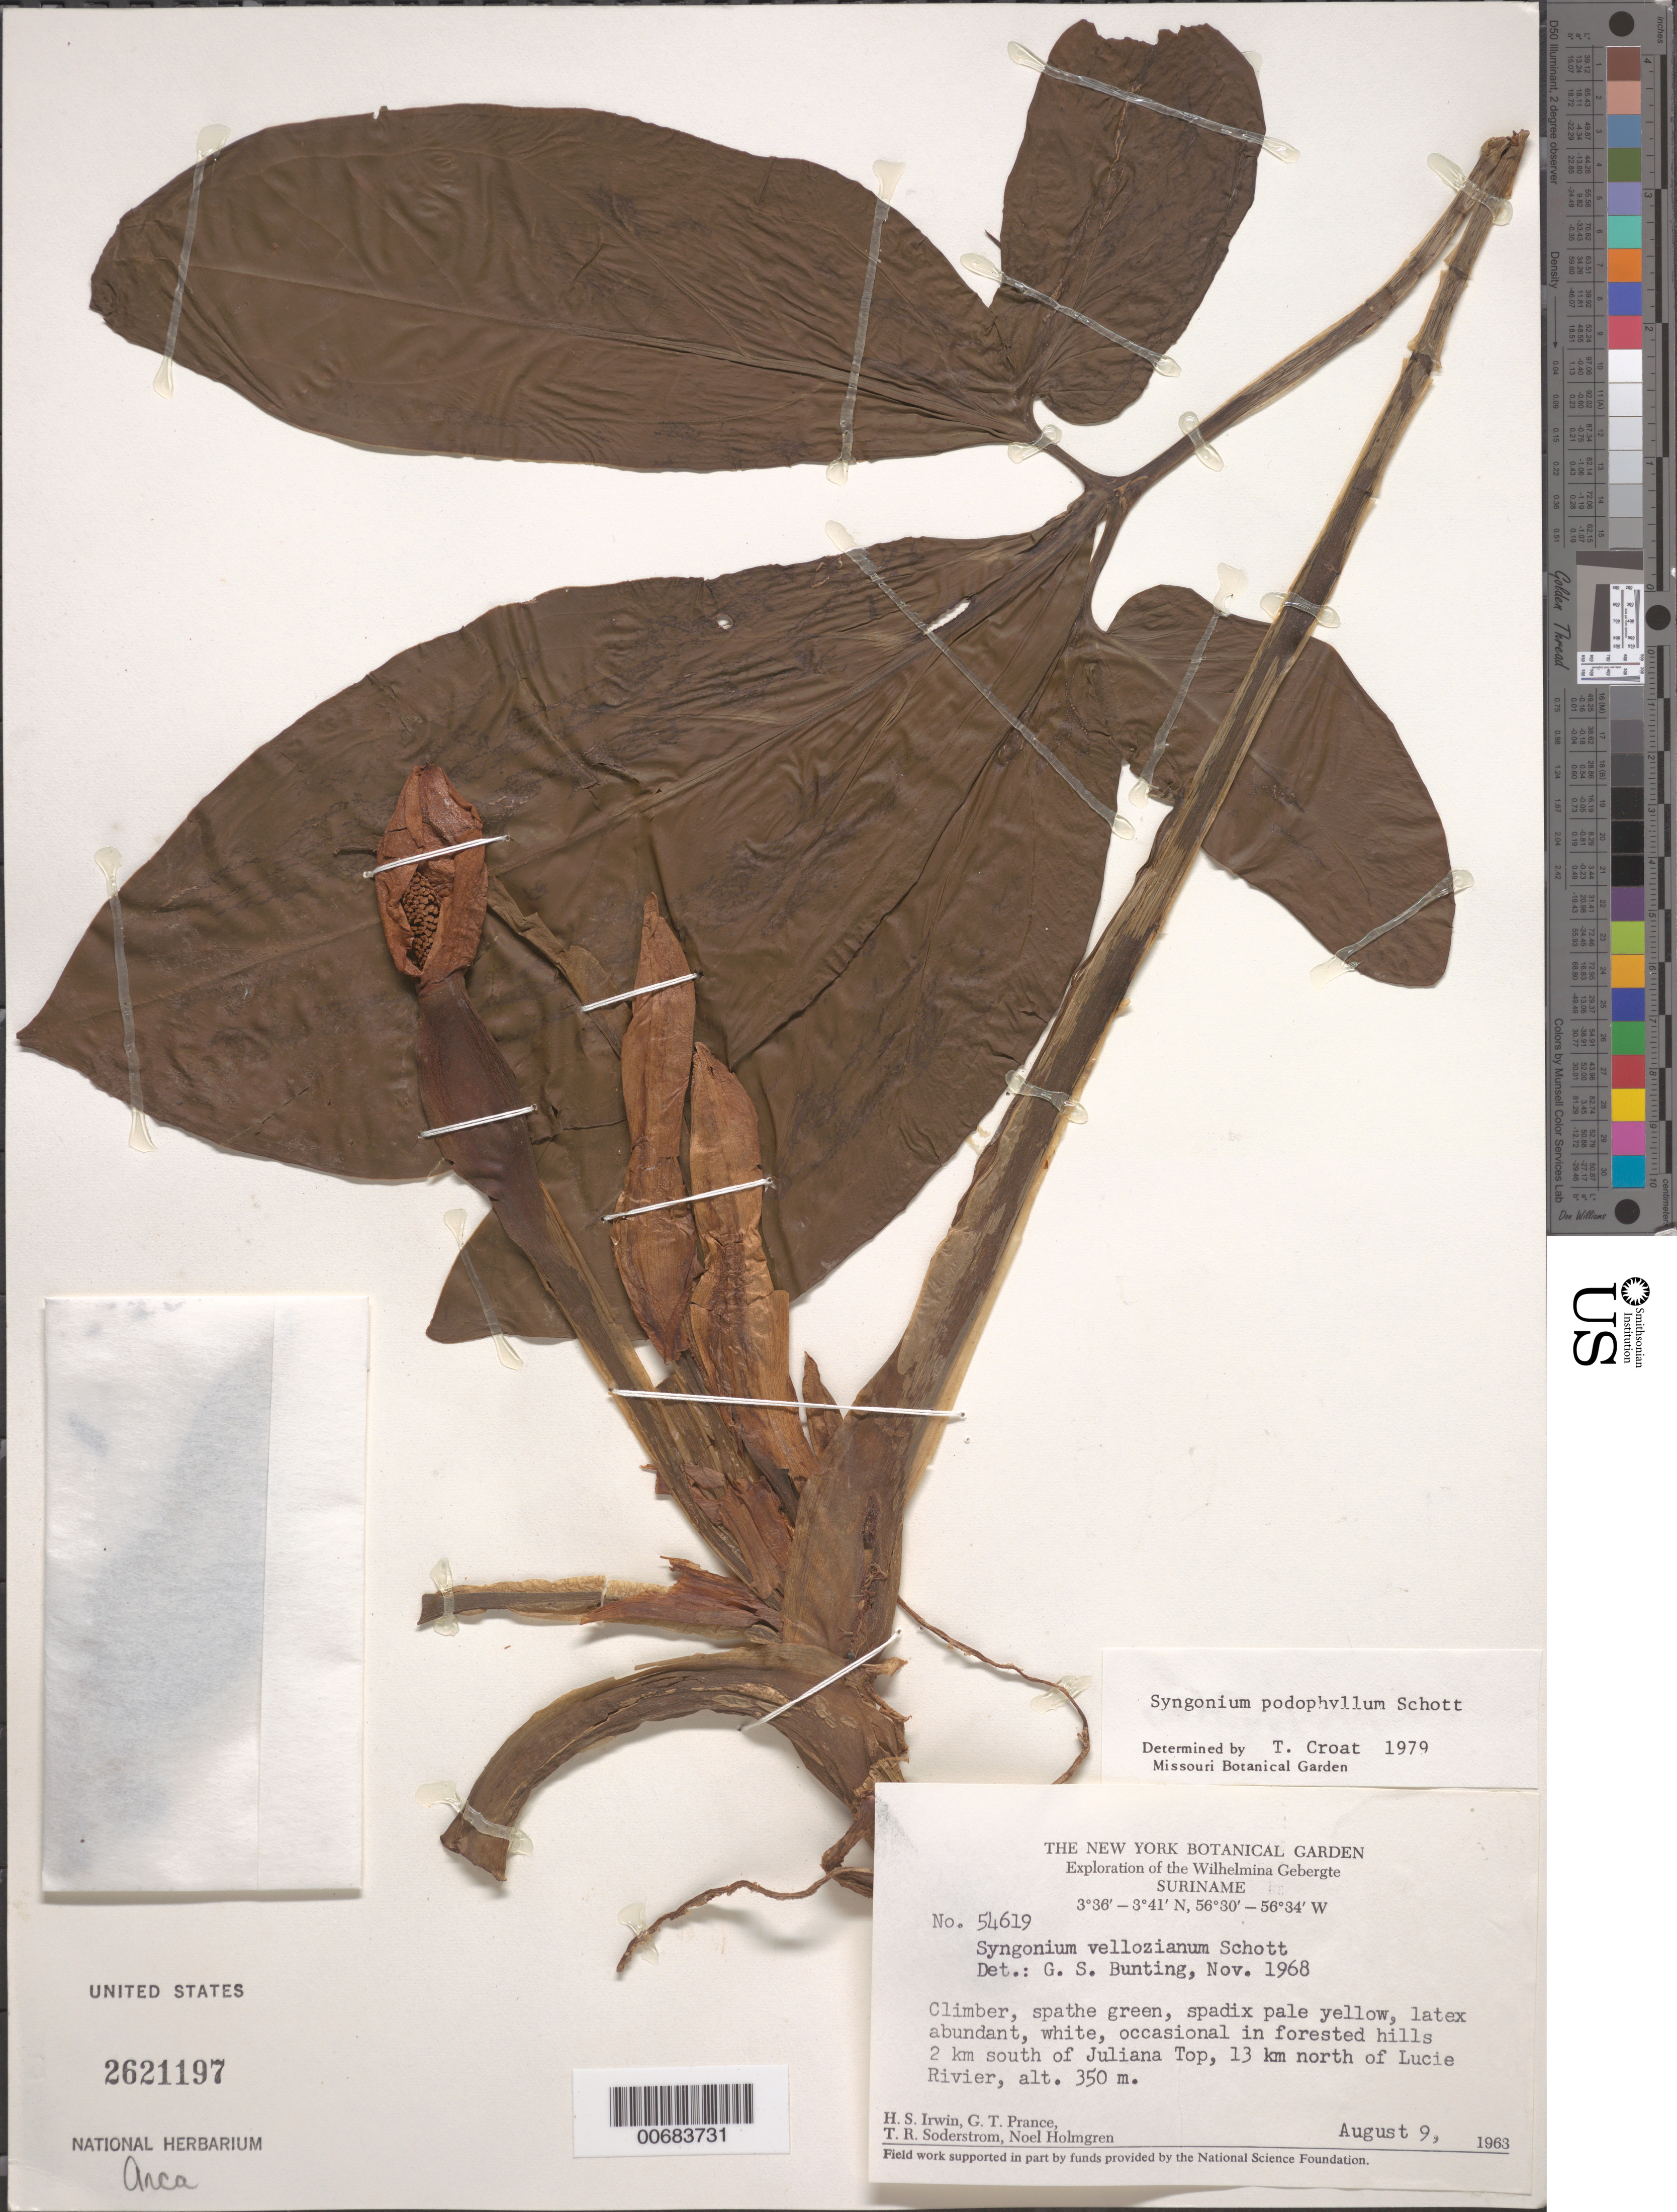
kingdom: Plantae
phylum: Tracheophyta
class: Liliopsida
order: Alismatales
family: Araceae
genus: Syngonium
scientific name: Syngonium podophyllum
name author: Schott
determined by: Croat, Thomas B., Missouri Botanical Garden (MO)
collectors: H. Irwin, G. T. Prance, T. R. Soderstrom & N. H. Holmgren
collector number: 54619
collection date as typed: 9-Aug-63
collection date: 1963-08-09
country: Suriname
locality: Wilhelminagebergte (Wilhelmina Mts.), 2 km S of Juliana Top, 13 km N of Lucie R.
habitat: Forested hills 2 km S of Juliana Top, 13 km N of Lucie Rivier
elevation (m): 350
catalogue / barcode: US 2621197